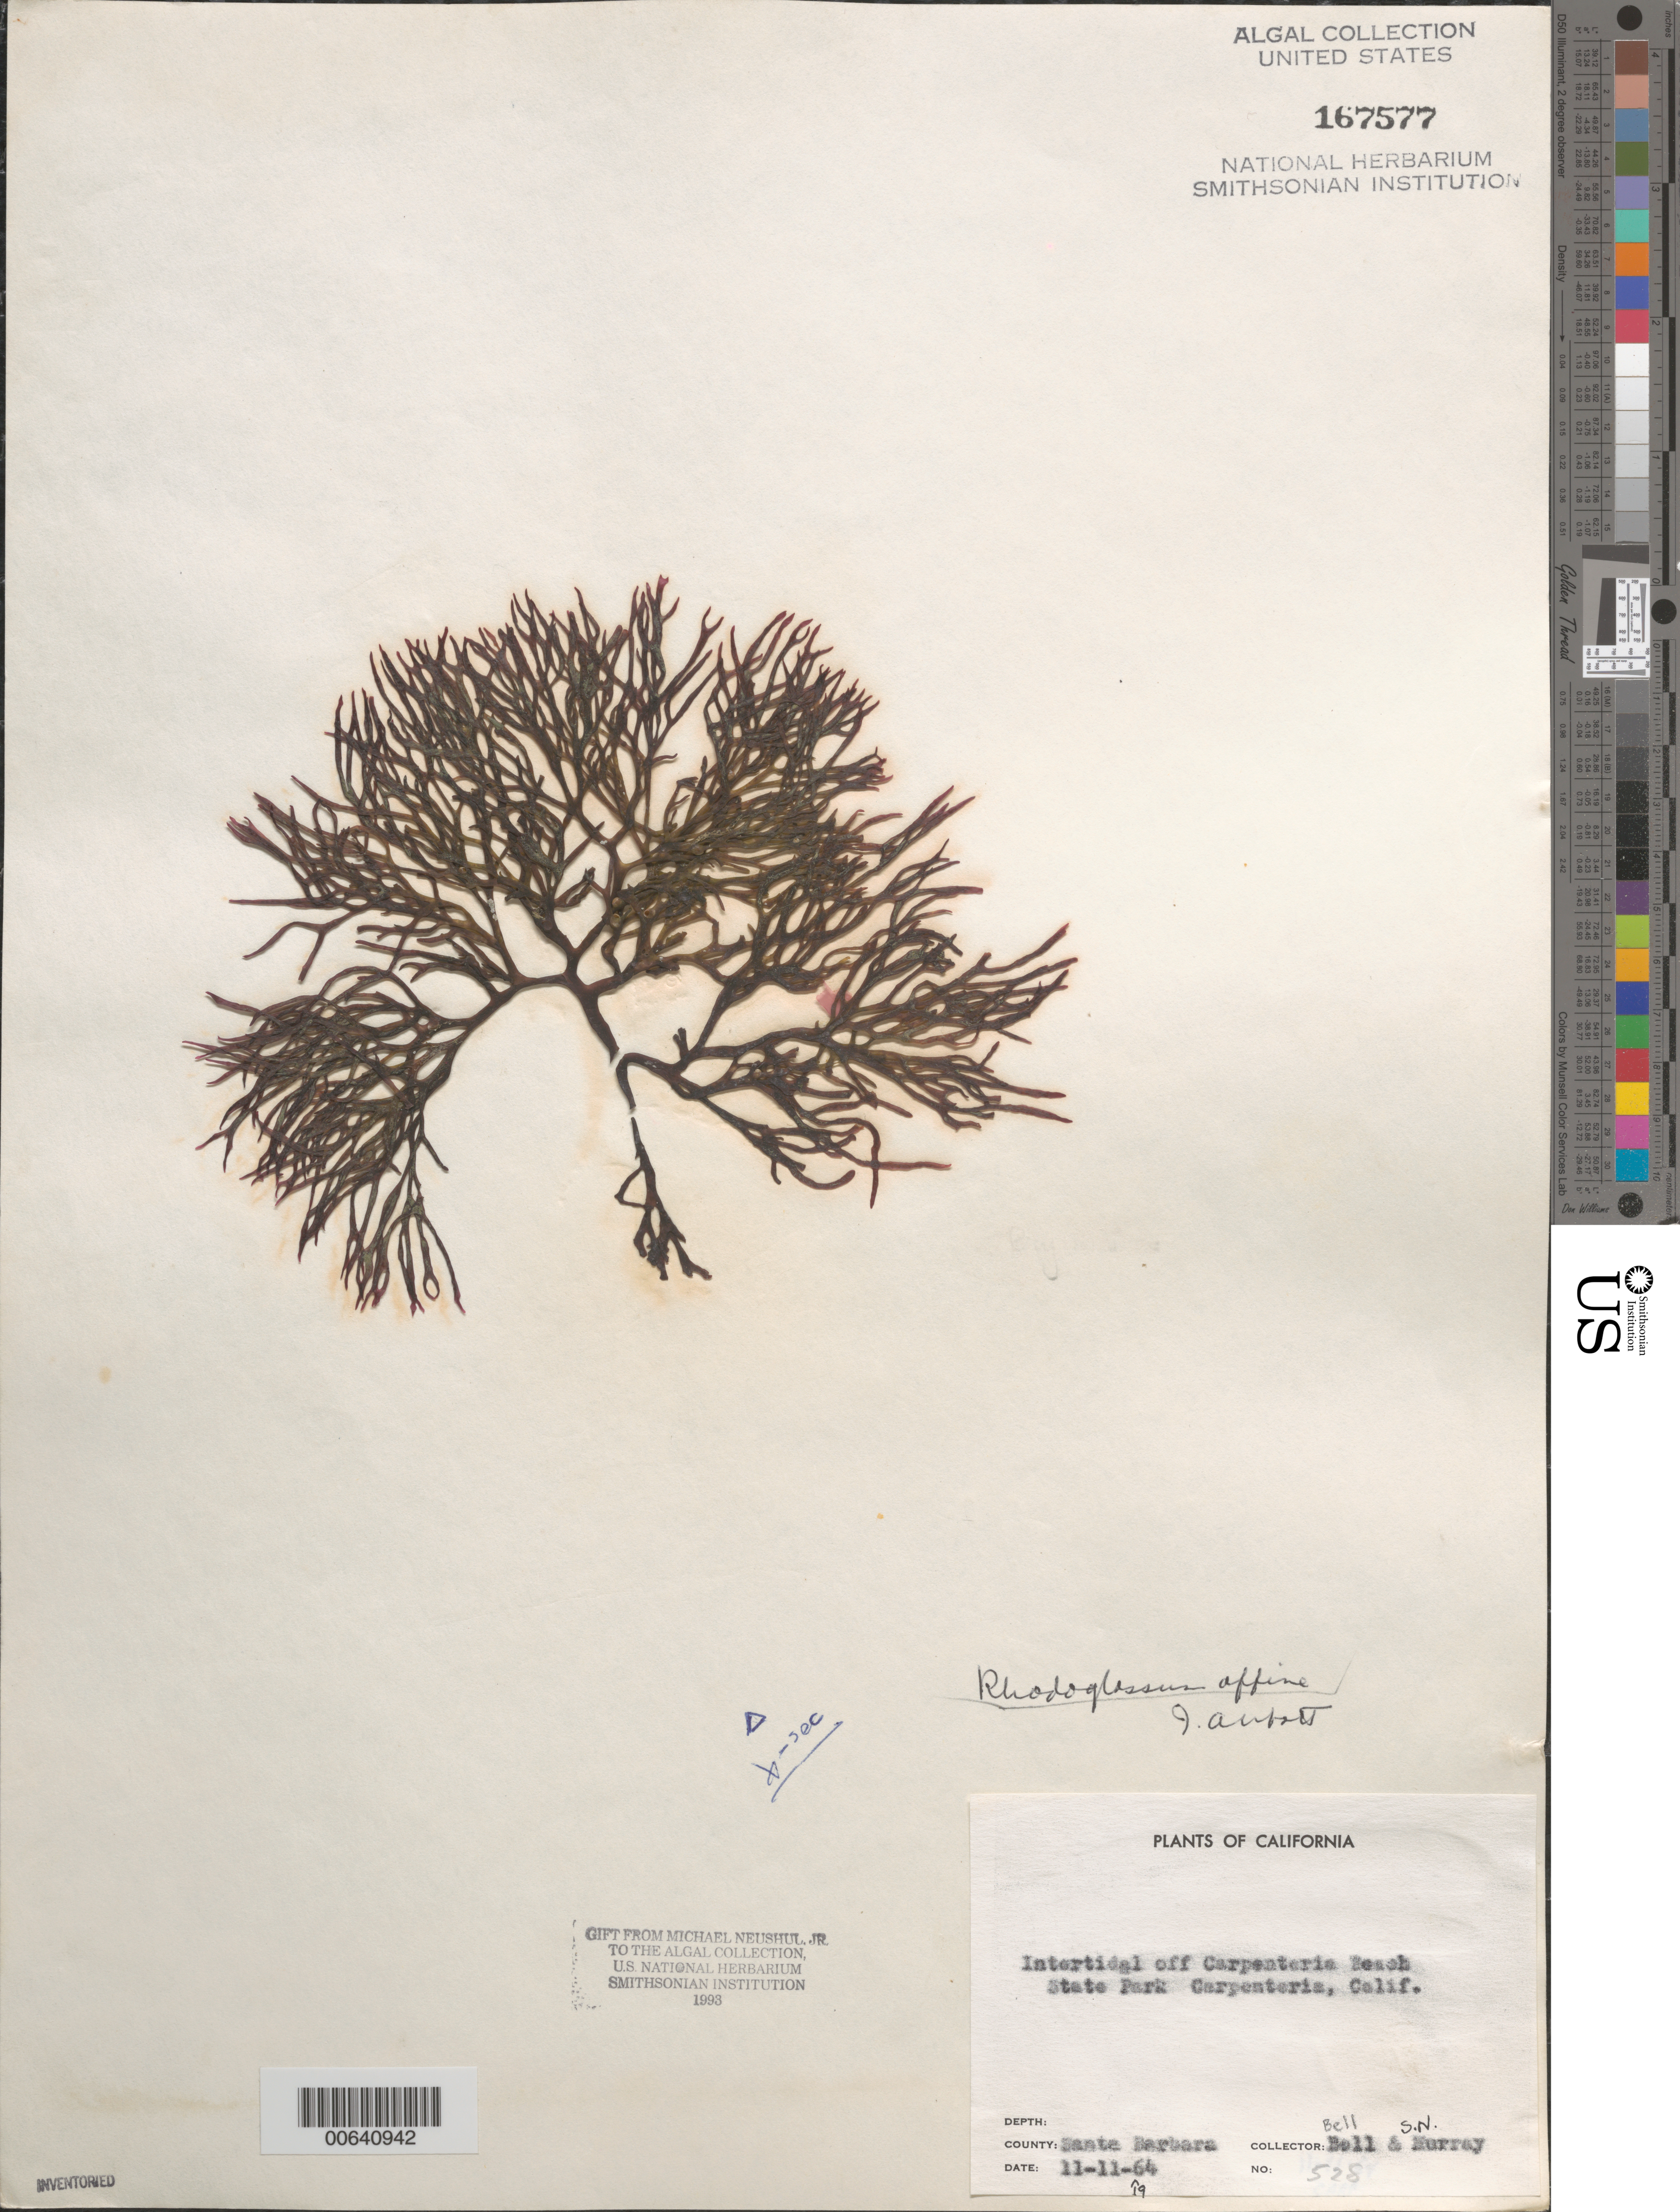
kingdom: Plantae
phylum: Rhodophyta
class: Florideophyceae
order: Gigartinales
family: Gigartinaceae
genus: Mazzaella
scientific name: Mazzaella affinis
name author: (Harvey) Fredericq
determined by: Algae name updating Project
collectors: -- Bell & S. N. Murray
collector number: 528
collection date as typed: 11 Nov 1964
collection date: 1964-11-11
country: United States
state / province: California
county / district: Santa Barbara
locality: Carpenteria, off Carpenteria Beach State Park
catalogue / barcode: US 167577